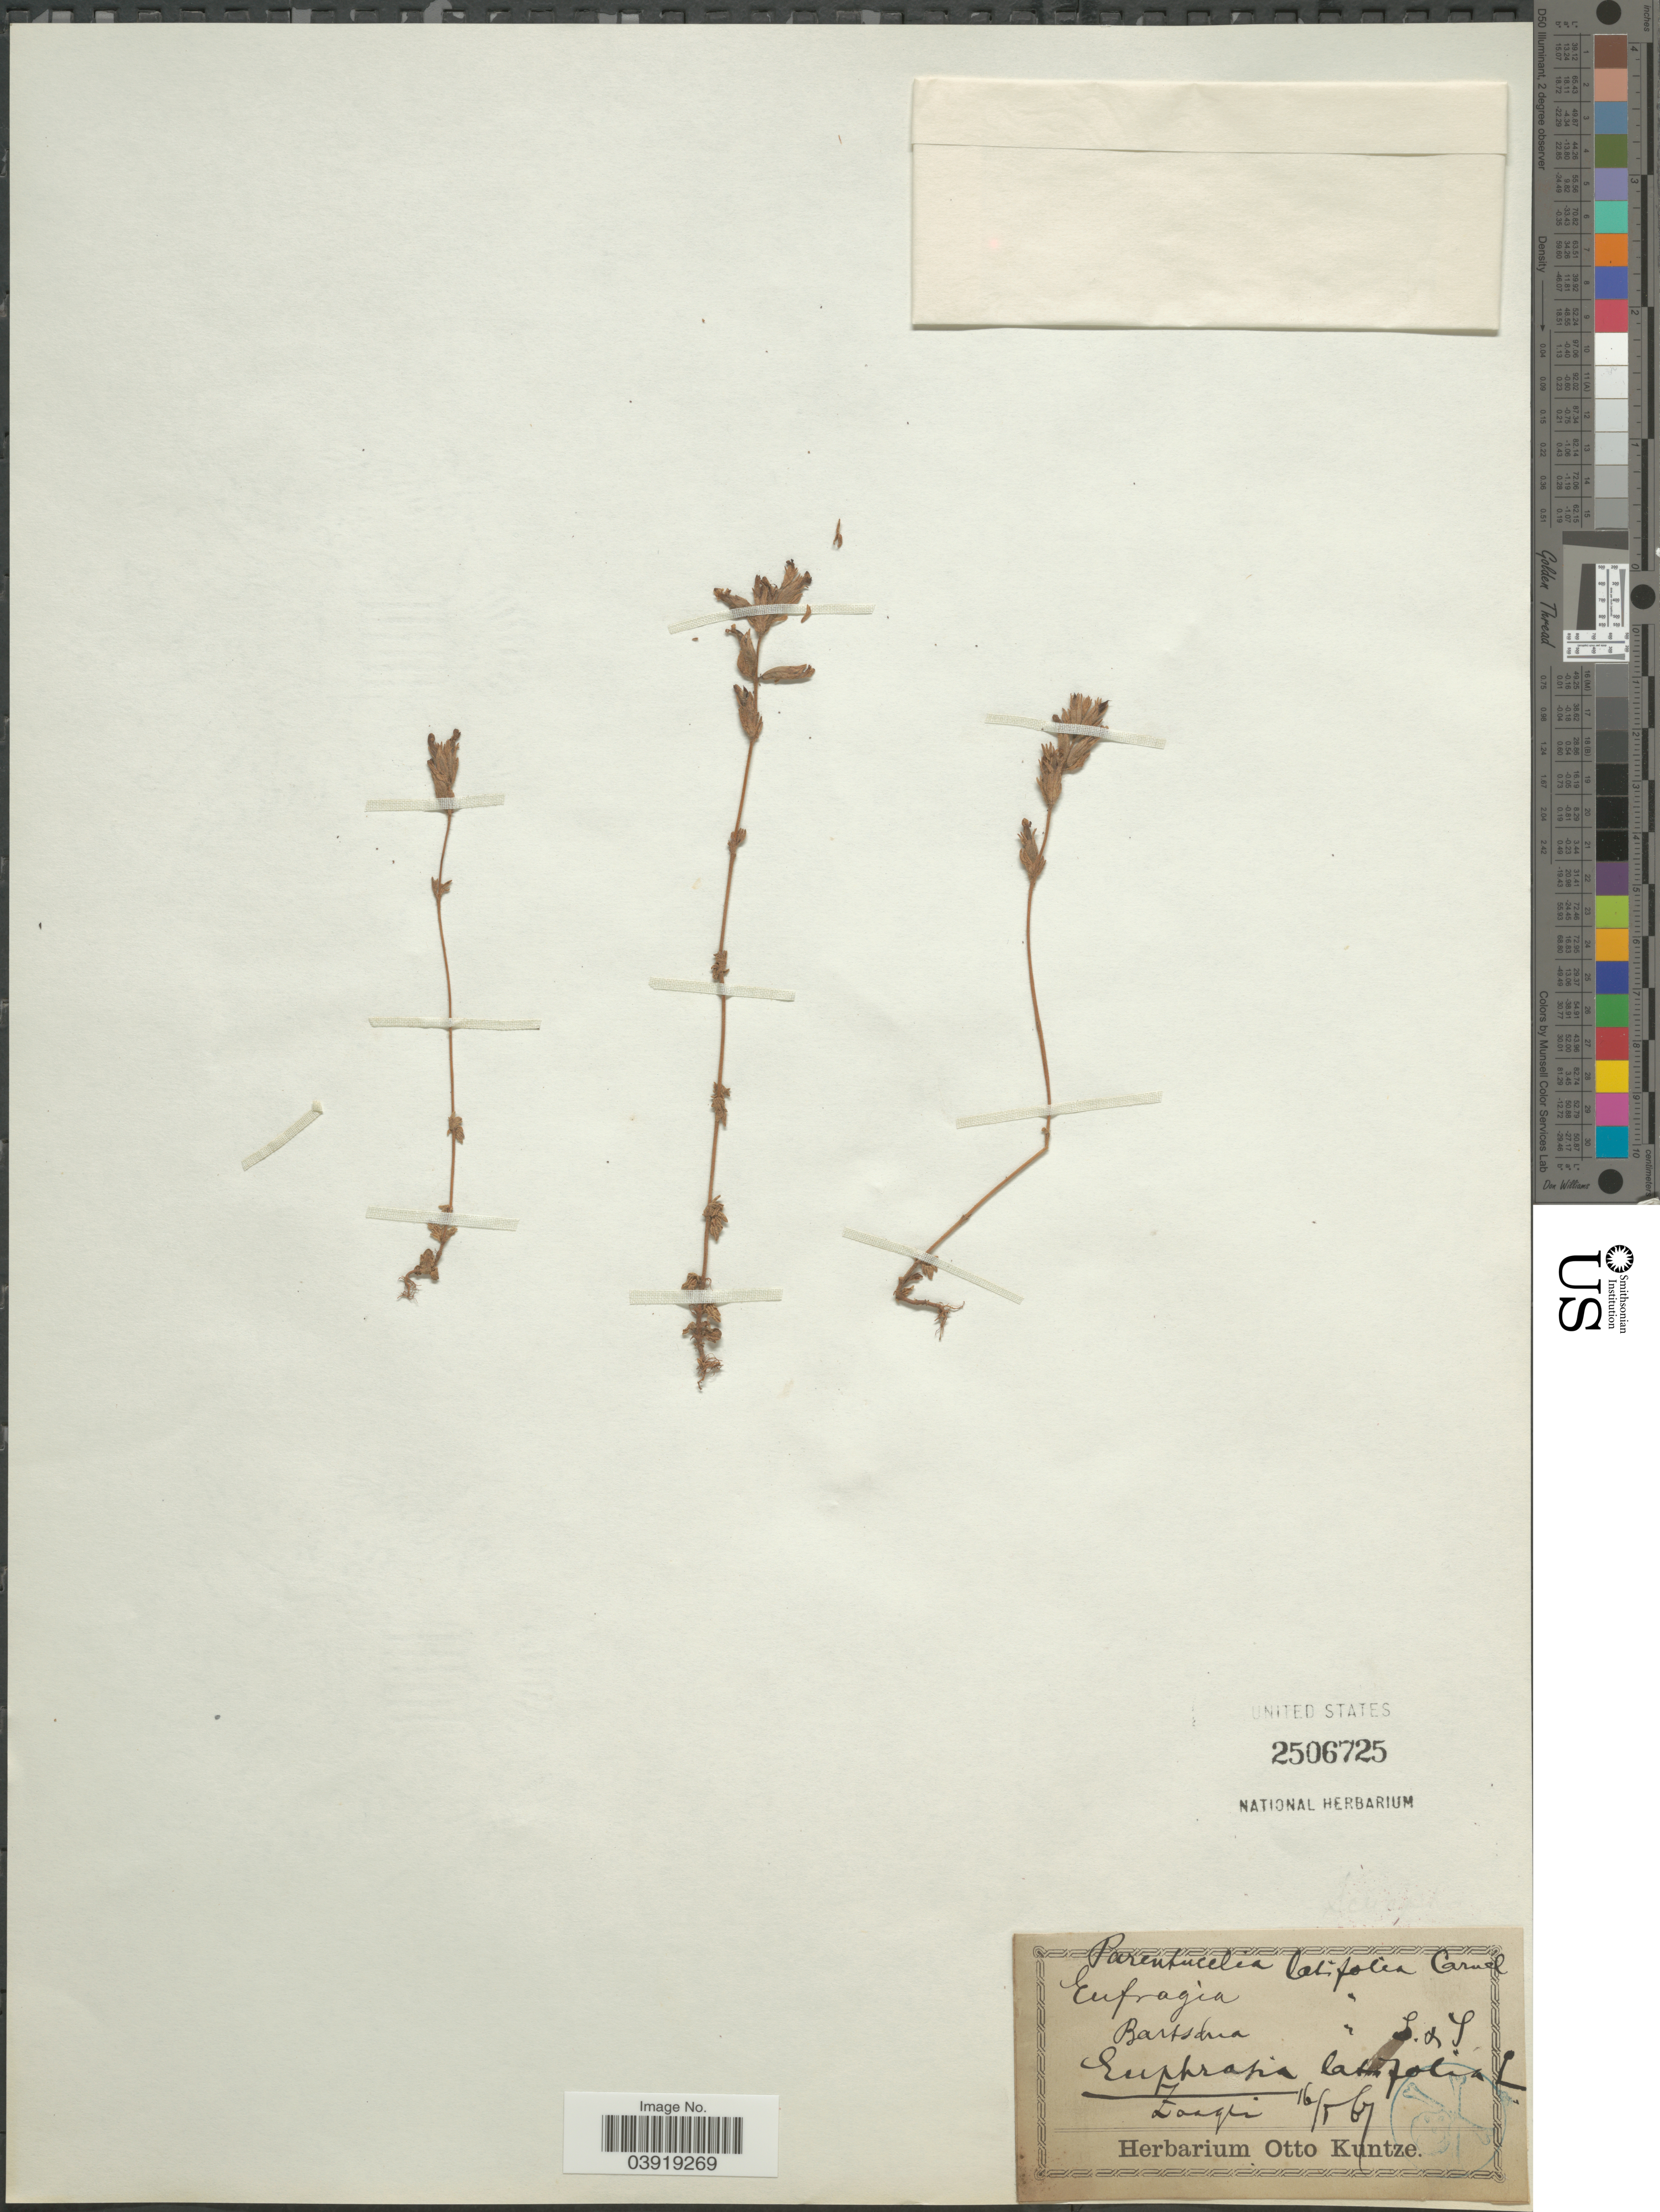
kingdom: Plantae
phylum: Tracheophyta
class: Magnoliopsida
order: Lamiales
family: Orobanchaceae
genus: Euphrasia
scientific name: Euphrasia latifolia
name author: Schur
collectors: ex herb. Otto Kuntze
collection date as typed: Transcribed d/m/y: 16/5/67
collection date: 1867-05-16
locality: Bartsatna, Zaaqei. [interpreted]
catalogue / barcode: US 2506725